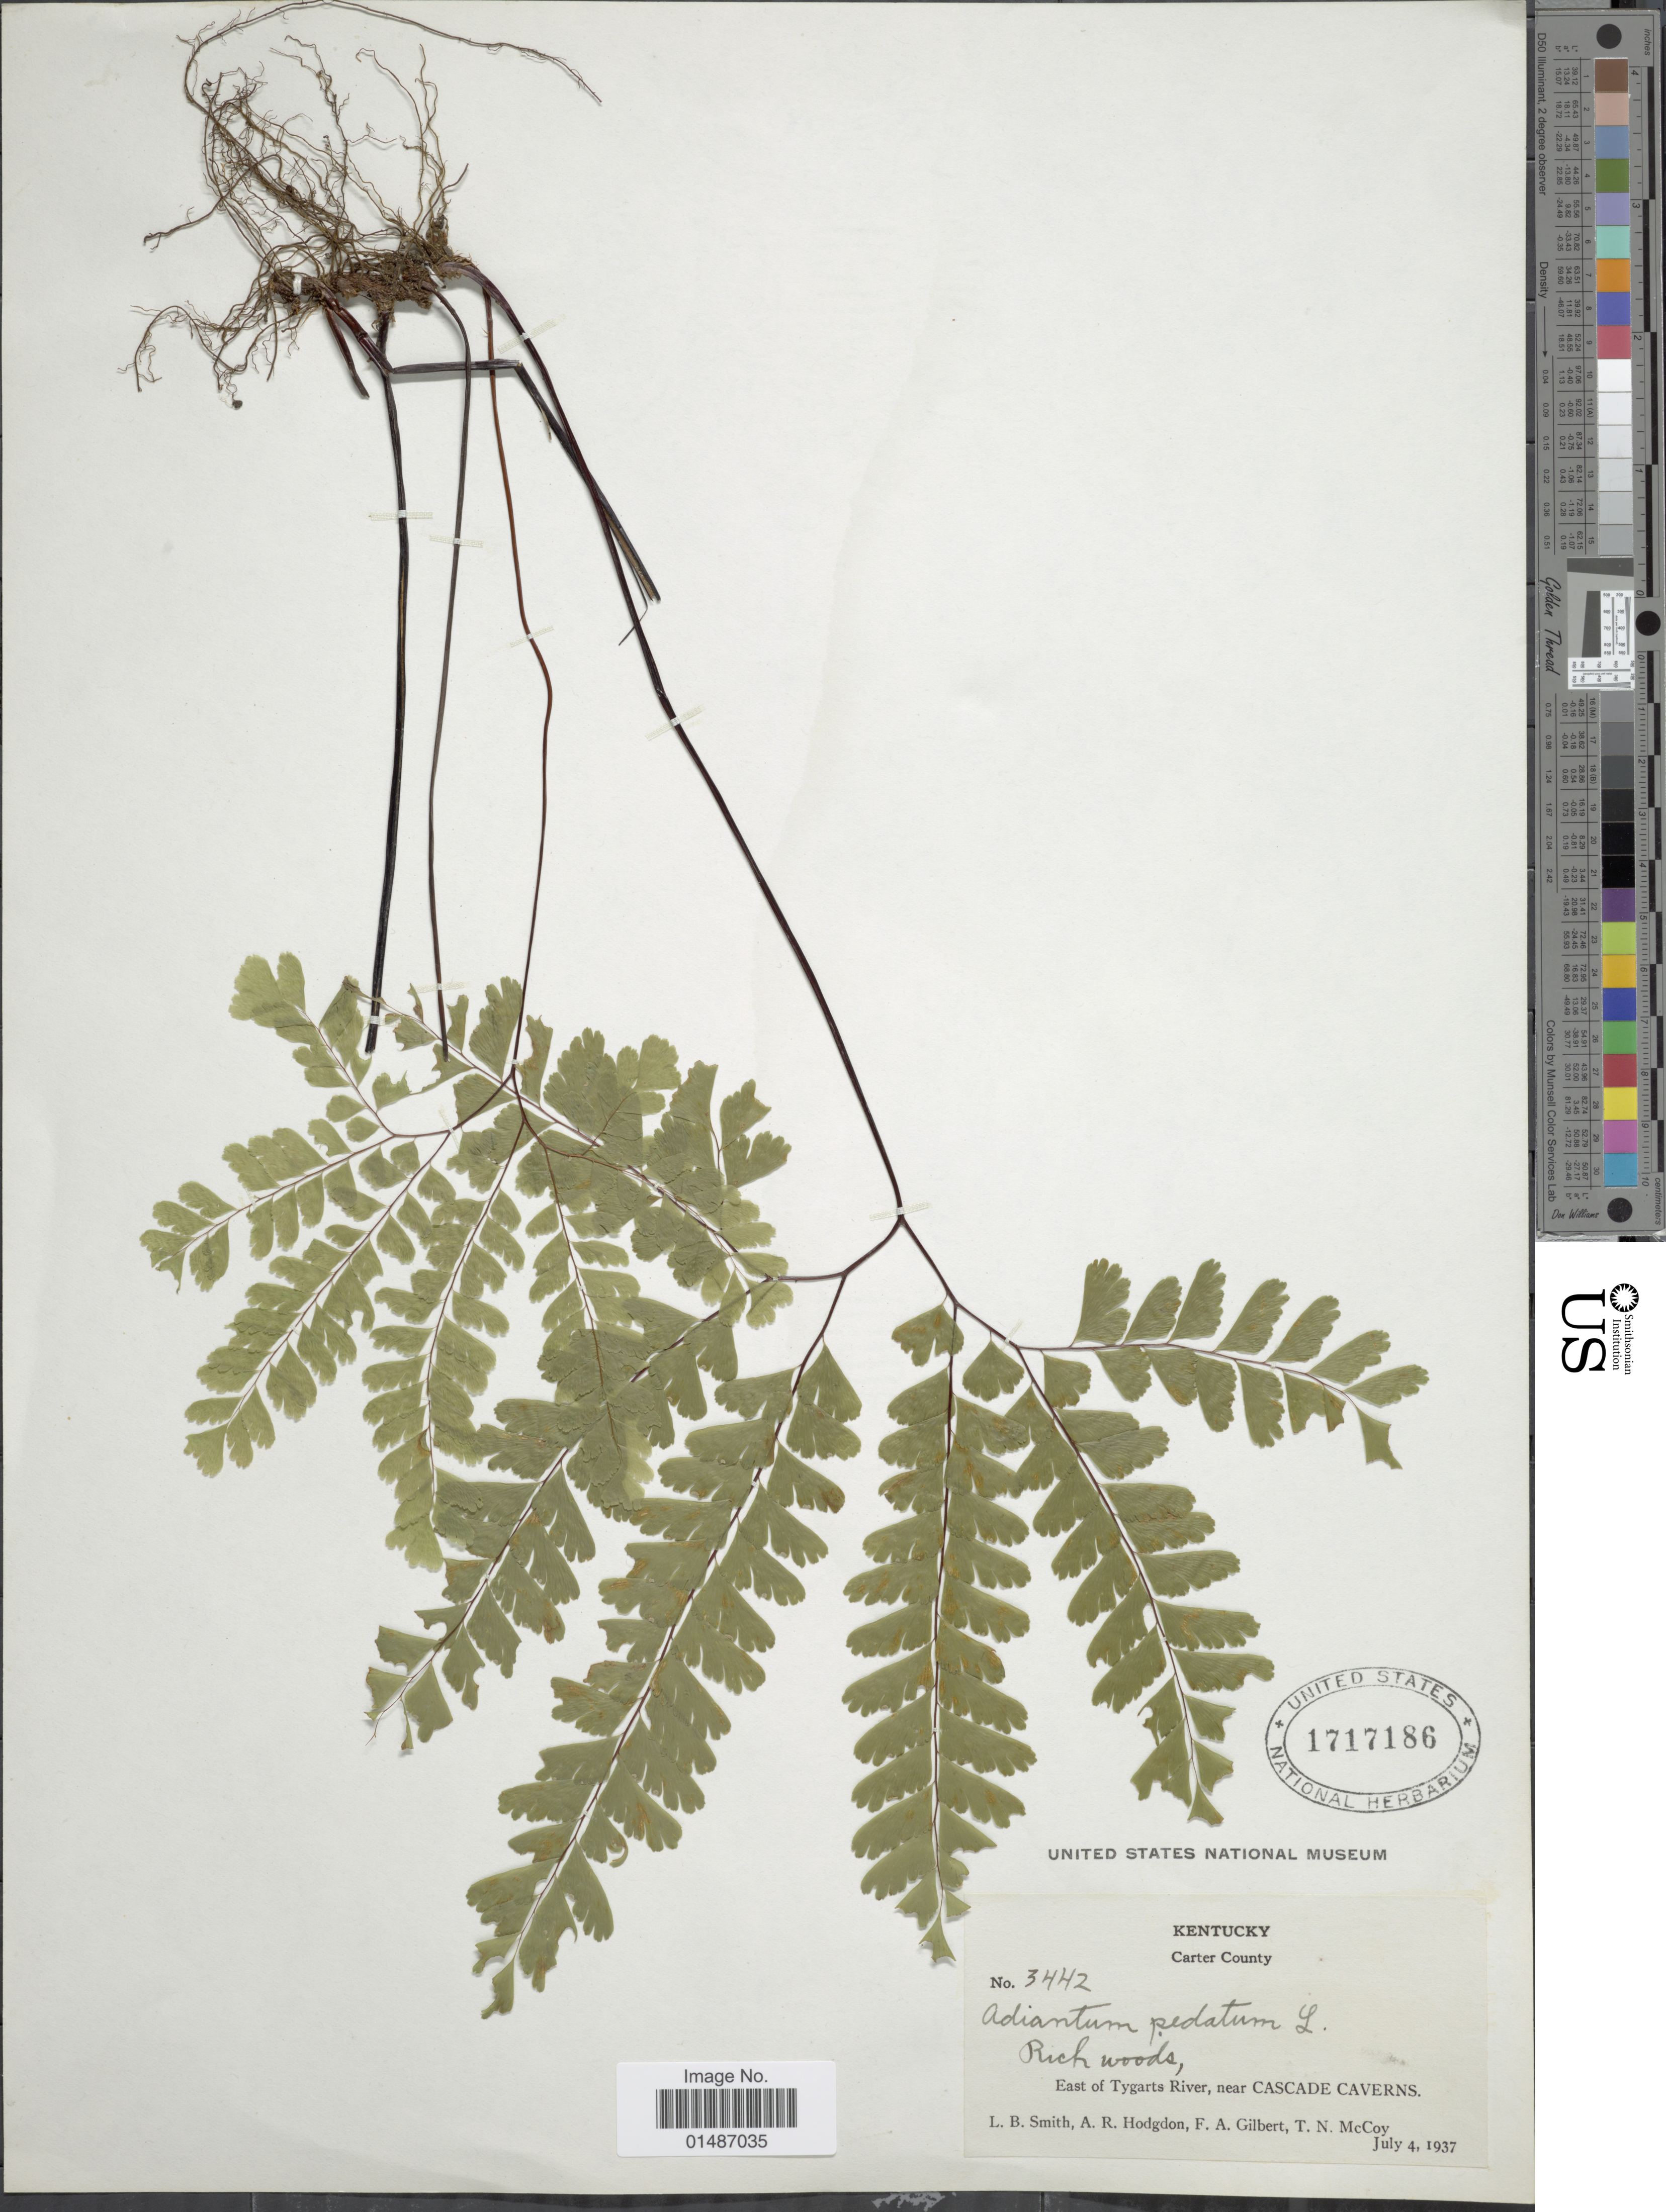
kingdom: Plantae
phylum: Tracheophyta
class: Polypodiopsida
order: Polypodiales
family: Pteridaceae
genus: Adiantum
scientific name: Adiantum pedatum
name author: L.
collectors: L. Smith, A. R. Hodgdon, F. A. Gilbert & T. N. McCoy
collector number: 3442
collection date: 1937-07-04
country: United States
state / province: Kentucky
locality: Carter County. East of Tygarts River, near Cascade Caverns.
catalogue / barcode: US 1717186